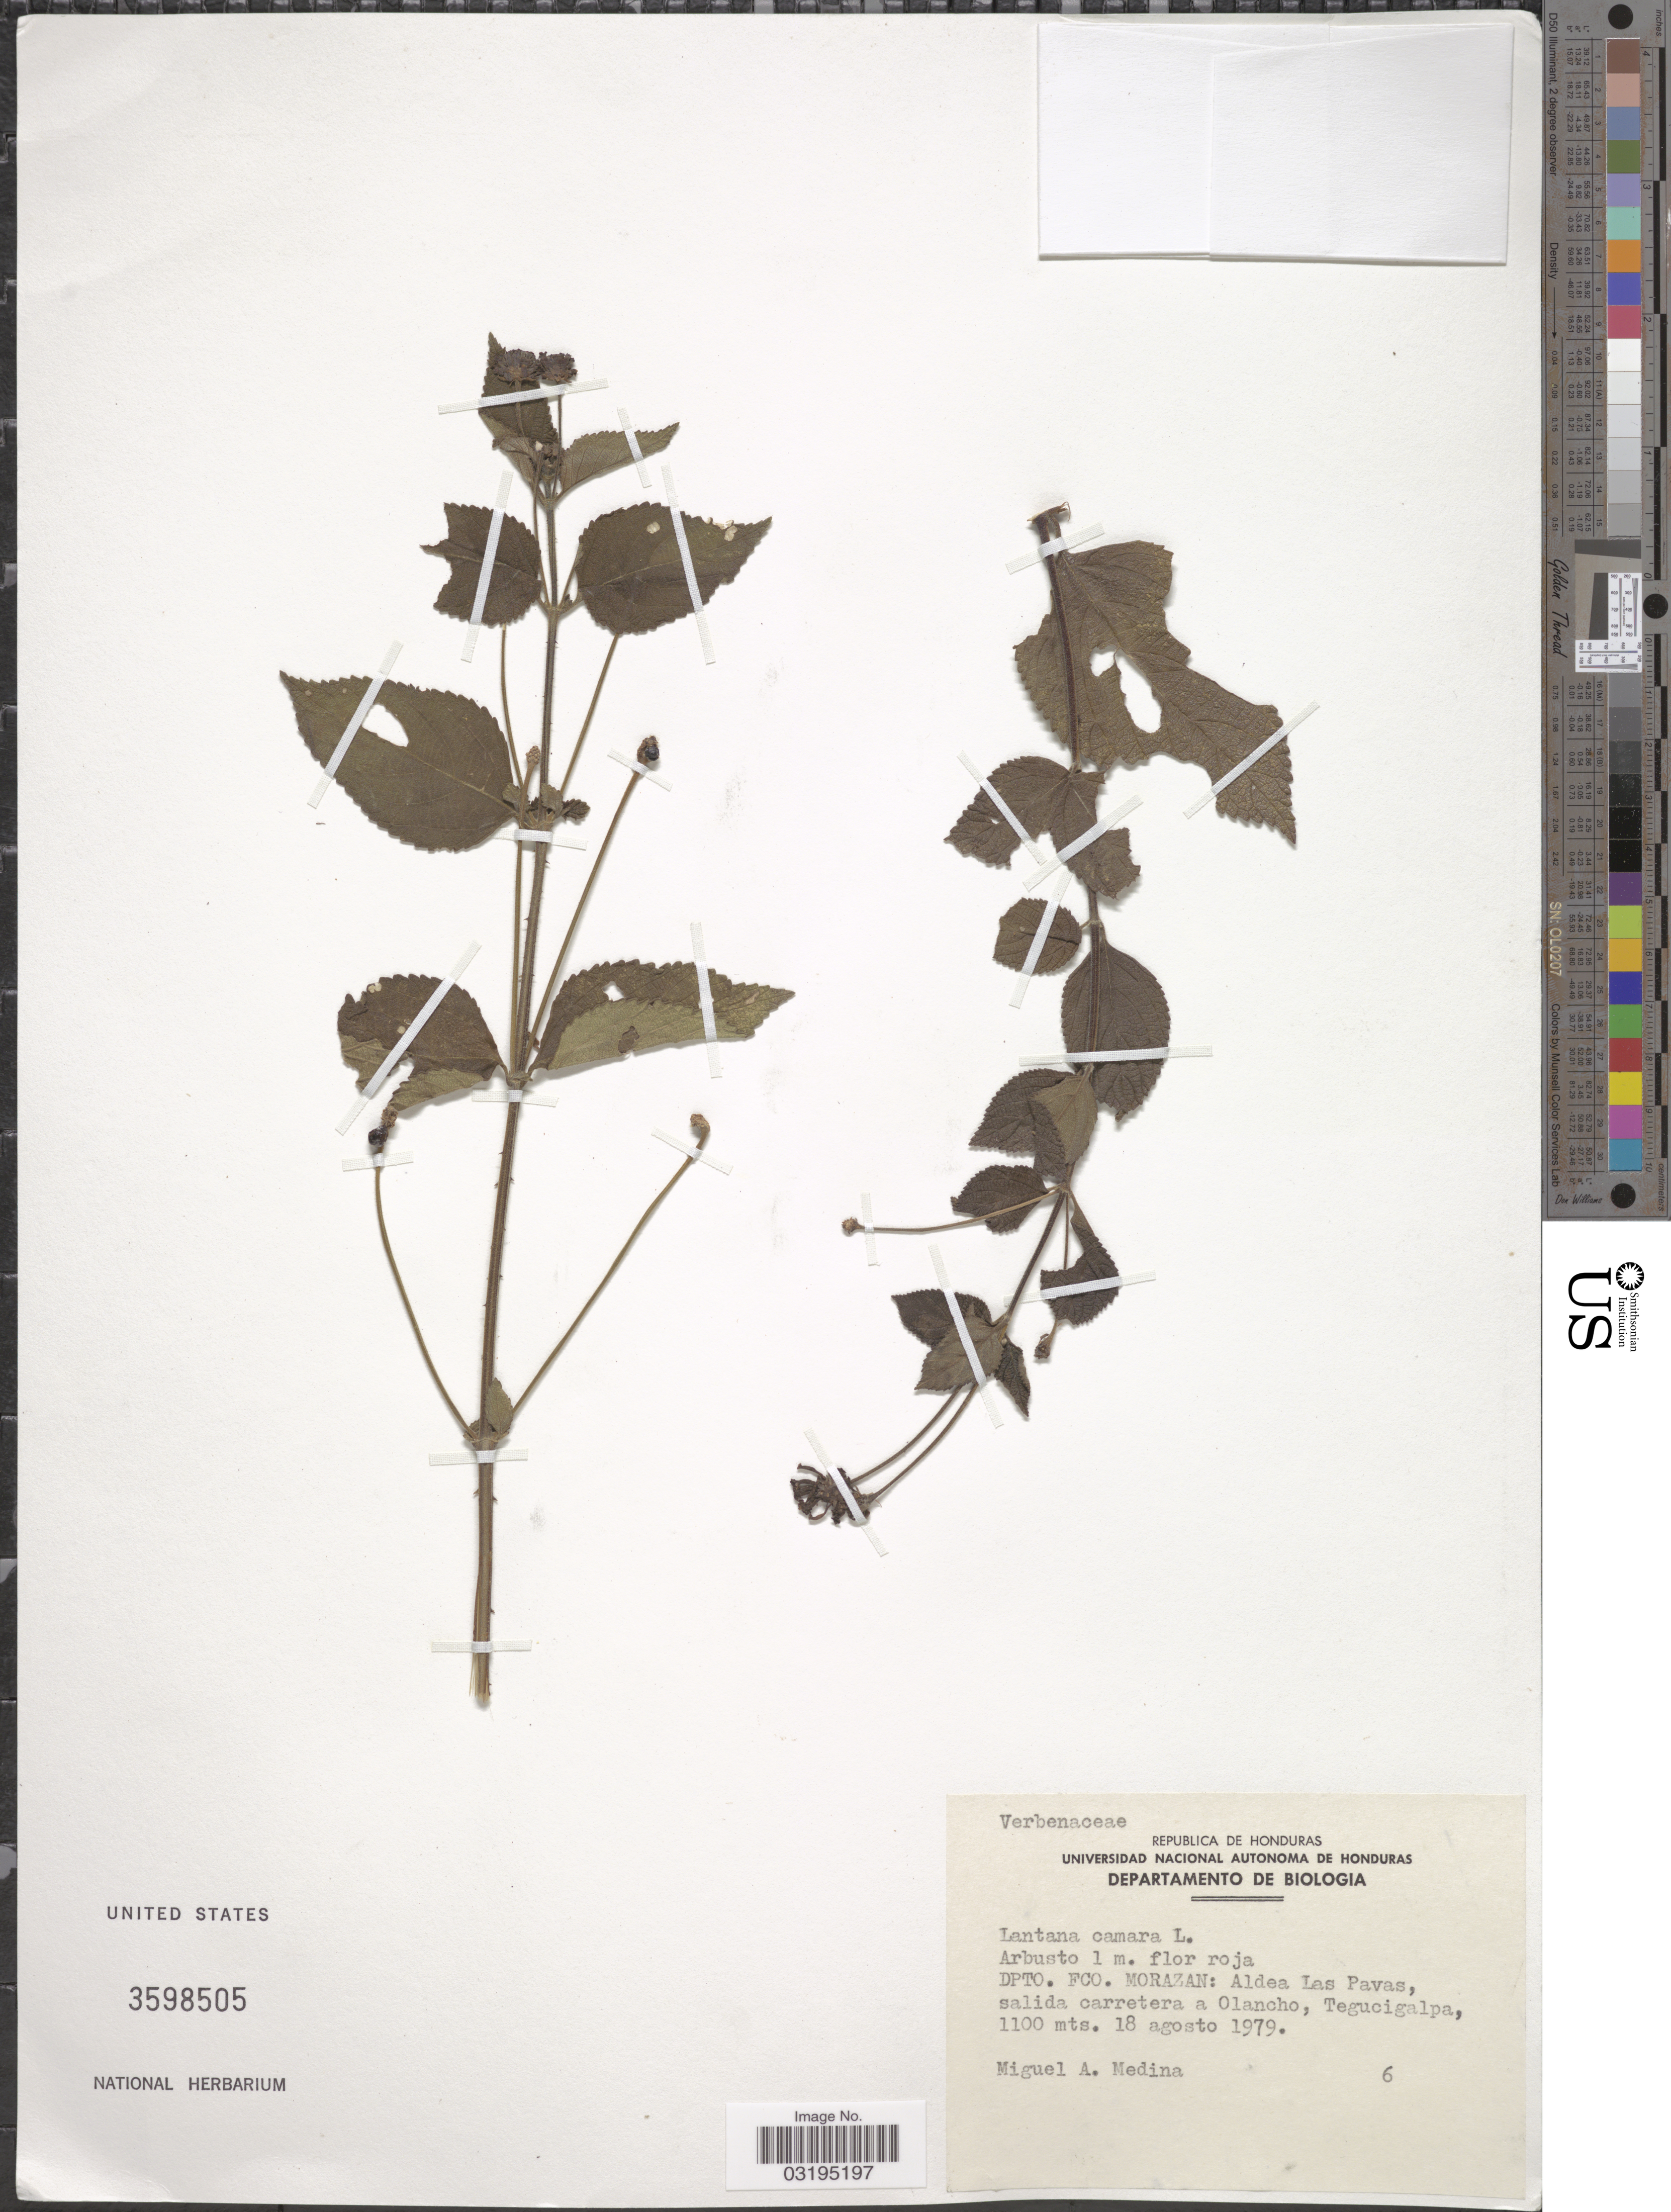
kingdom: Plantae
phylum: Tracheophyta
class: Magnoliopsida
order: Lamiales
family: Verbenaceae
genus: Lantana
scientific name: Lantana camara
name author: L.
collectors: M. Medina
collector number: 6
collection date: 1979-08-18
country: Honduras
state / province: Olancho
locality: Dpto. Fco. Morazan: Aldea Las Pavas, salida carretera a Olancho, Tegucigalpa.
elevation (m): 1100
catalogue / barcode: US 3598505